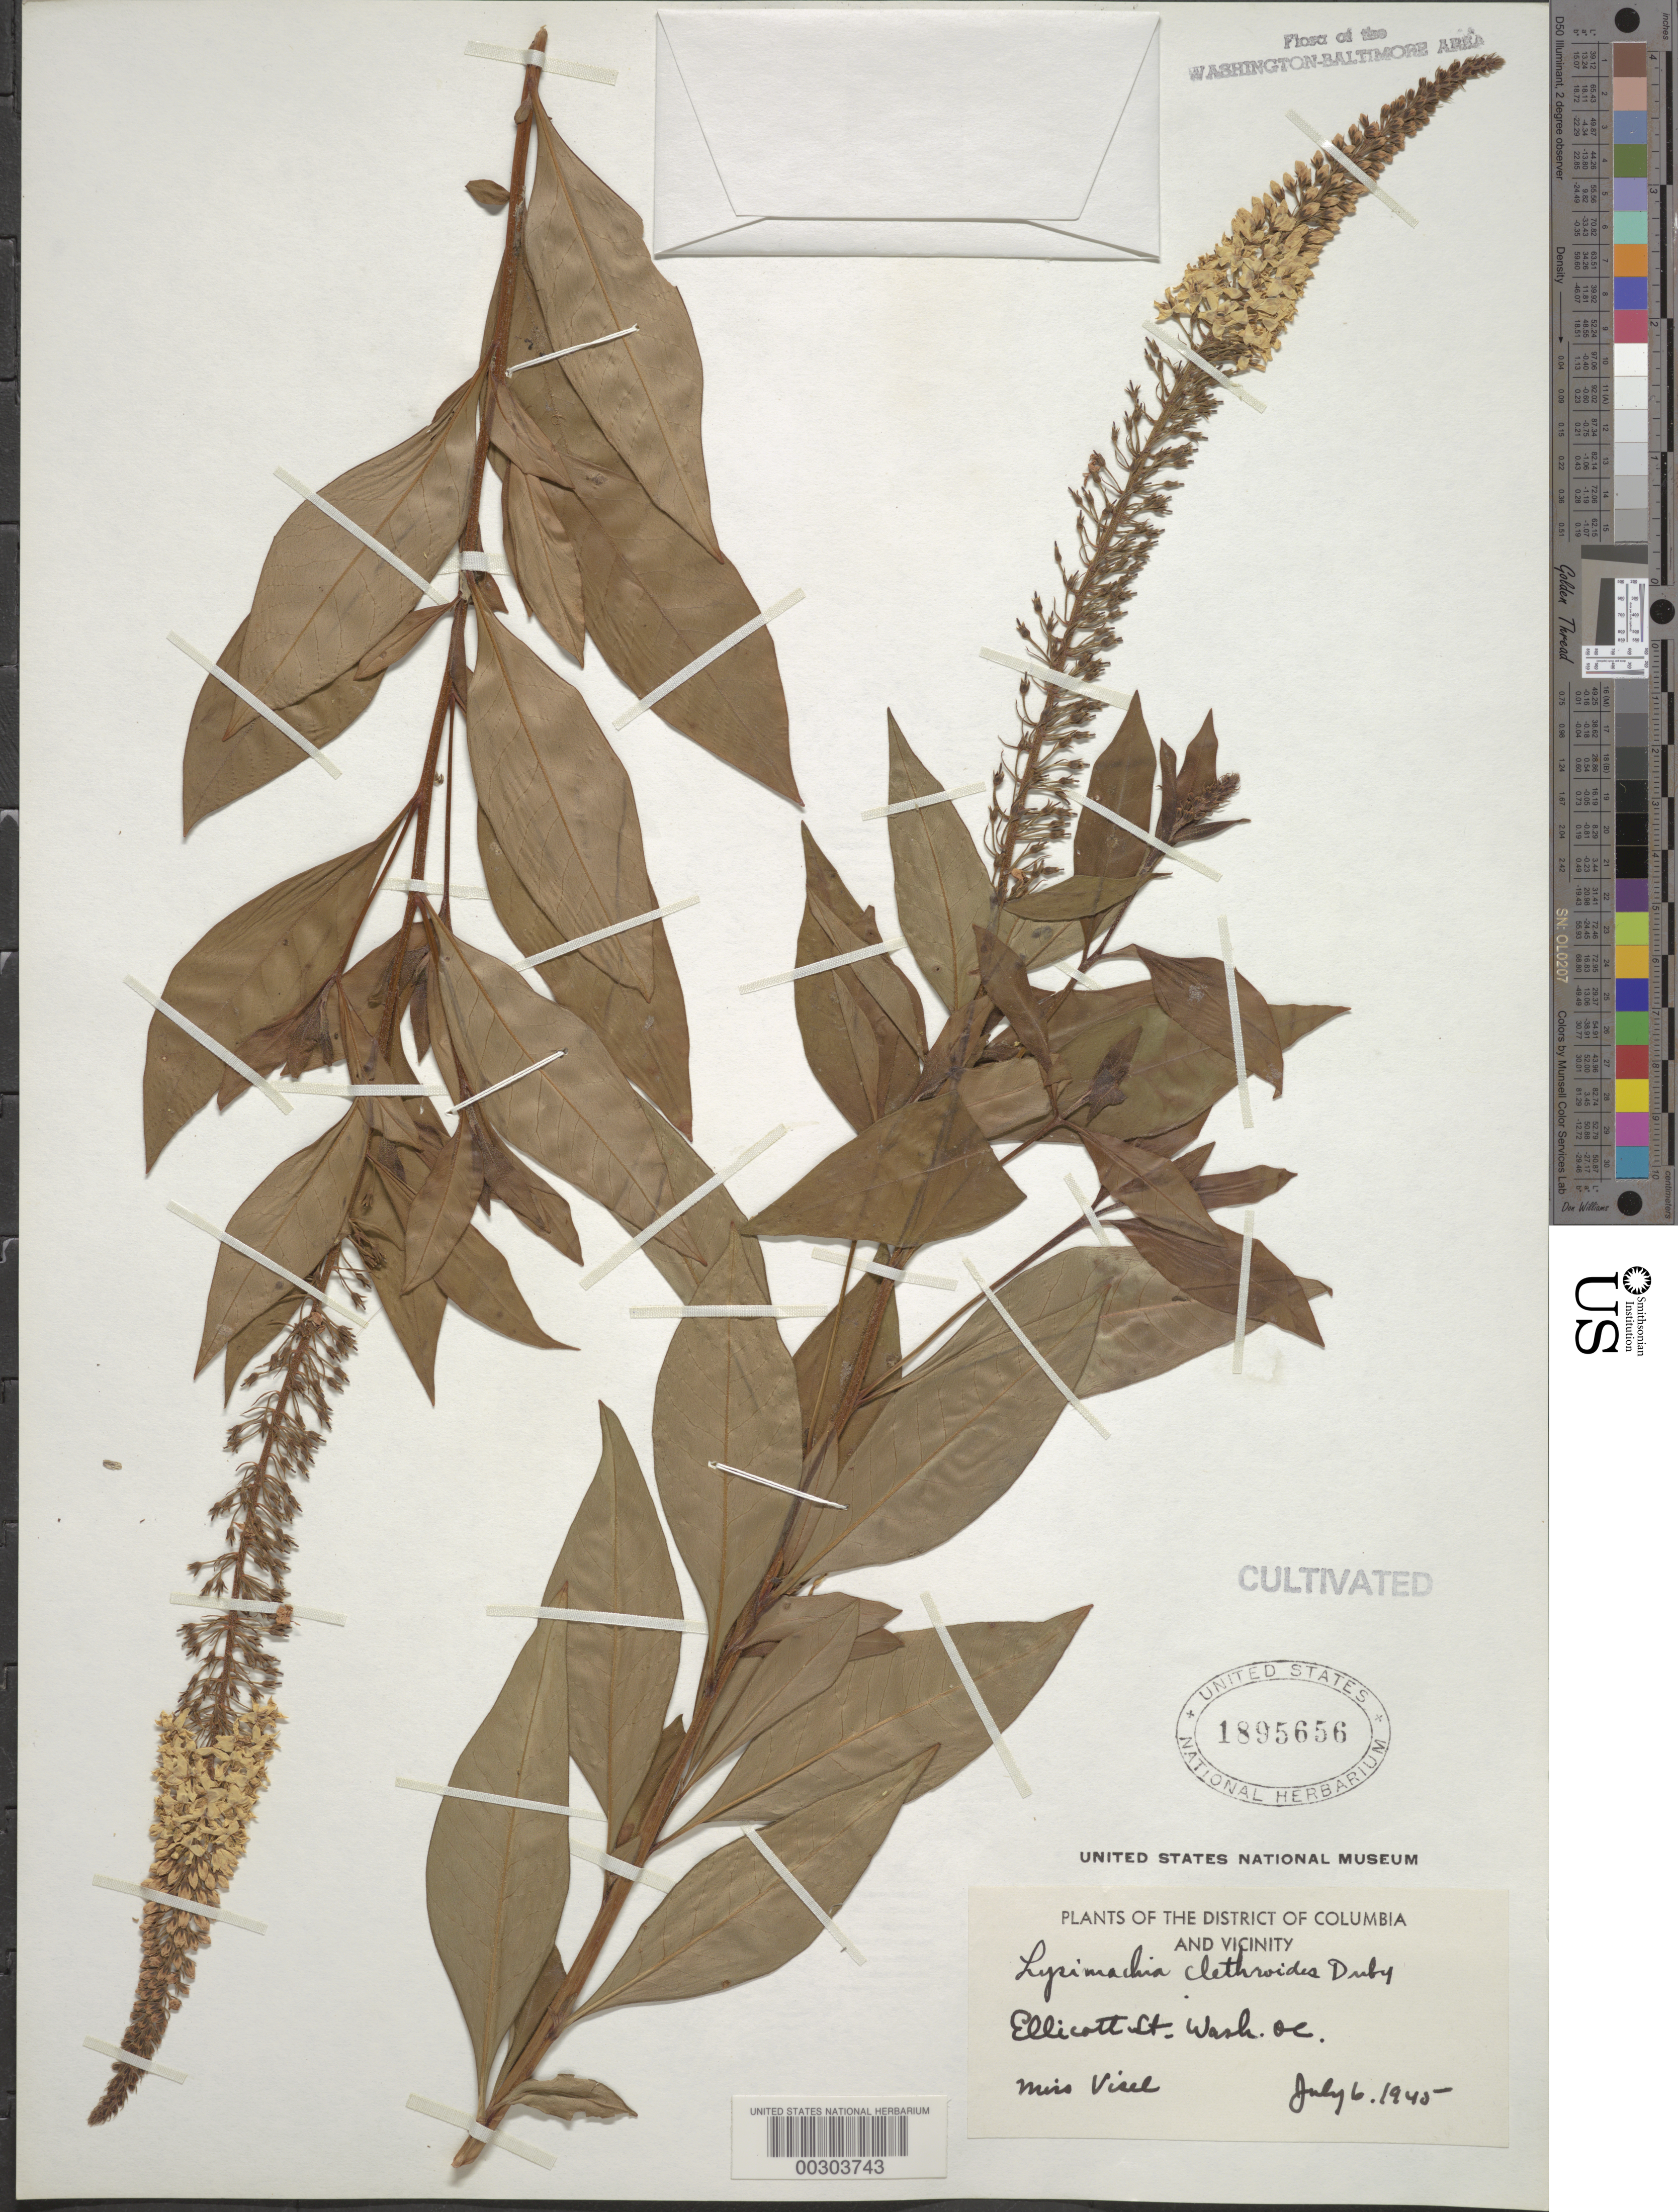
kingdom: Plantae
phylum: Tracheophyta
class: Magnoliopsida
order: Ericales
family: Primulaceae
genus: Lysimachia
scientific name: Lysimachia clethroides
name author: Duby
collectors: G. Visel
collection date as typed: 06 Jul 1945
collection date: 1945-07-06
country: United States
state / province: District of Columbia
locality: Ellicot St NW, Washington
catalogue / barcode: US 1895656